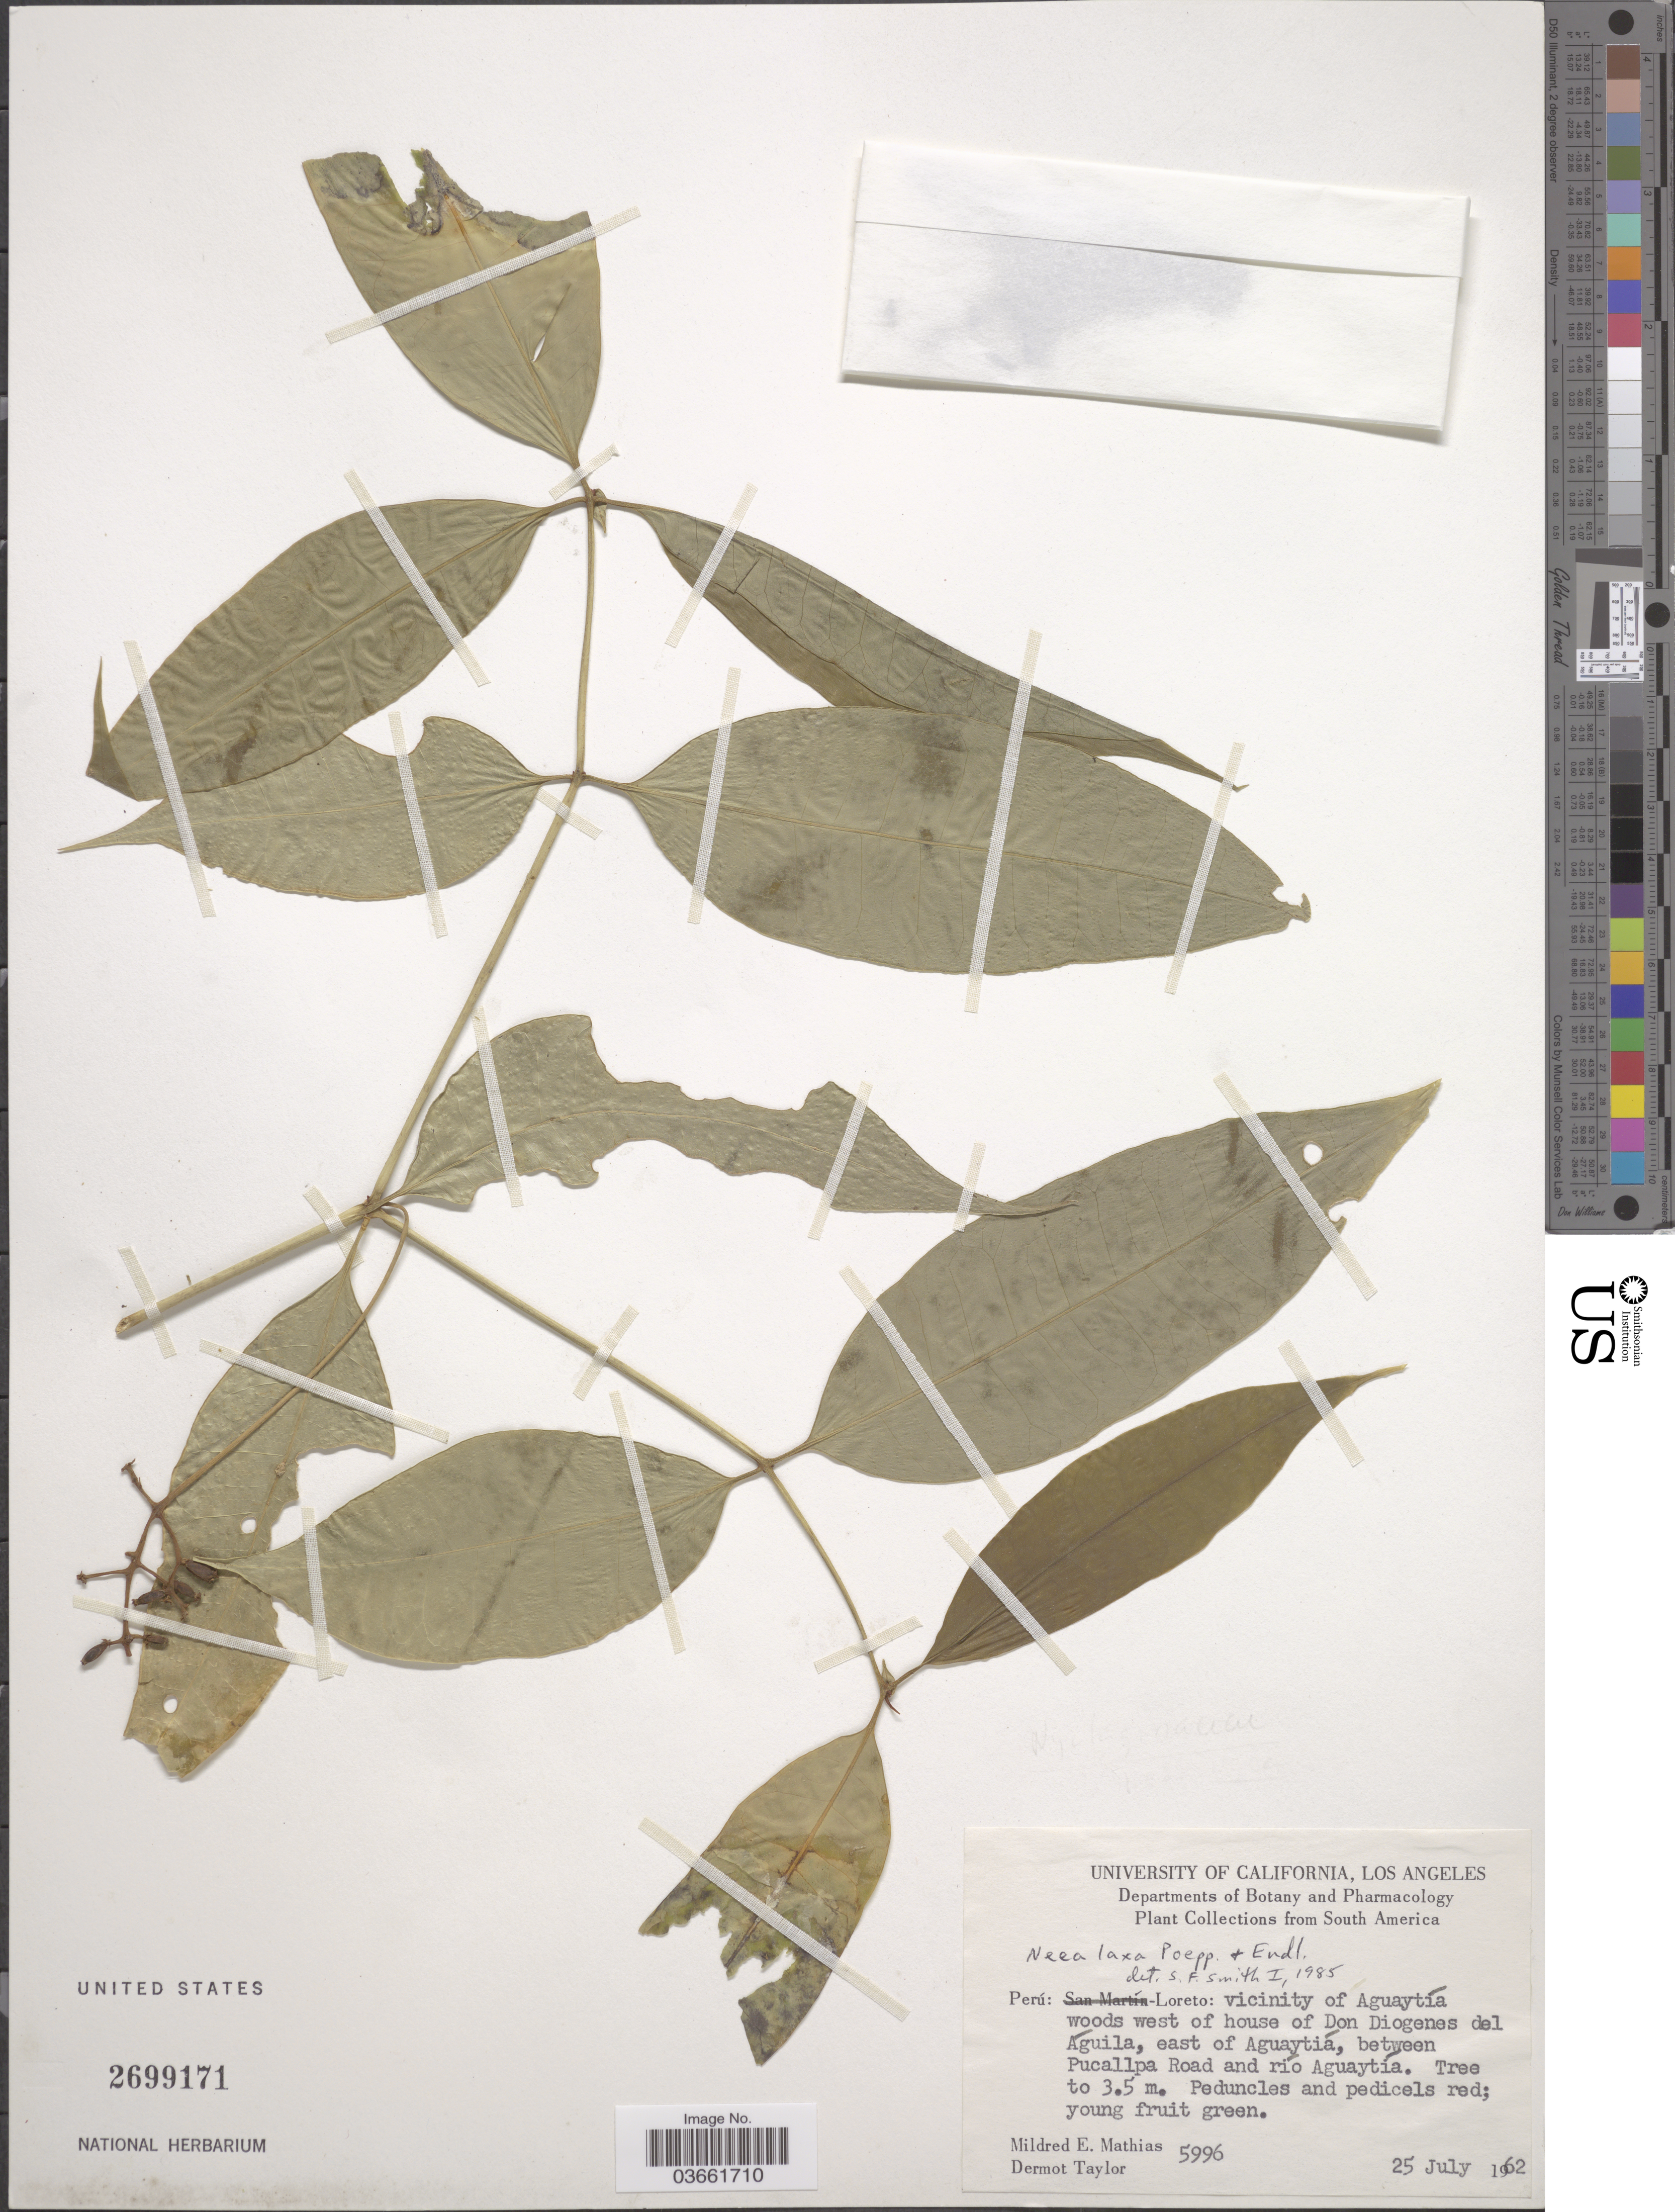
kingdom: Plantae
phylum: Tracheophyta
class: Magnoliopsida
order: Caryophyllales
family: Nyctaginaceae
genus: Neea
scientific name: Neea laxa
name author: Poepp. & Endl.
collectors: M. E. Mathias & D. Taylor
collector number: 5996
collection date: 1962-07-25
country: Peru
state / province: Loreto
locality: Vicinity of Aguaytía woods west of house of Don Diogenes del Aguila, east of Aguaytiá, between Pucallpa Road and río Aguaytía.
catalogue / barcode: US 2699171